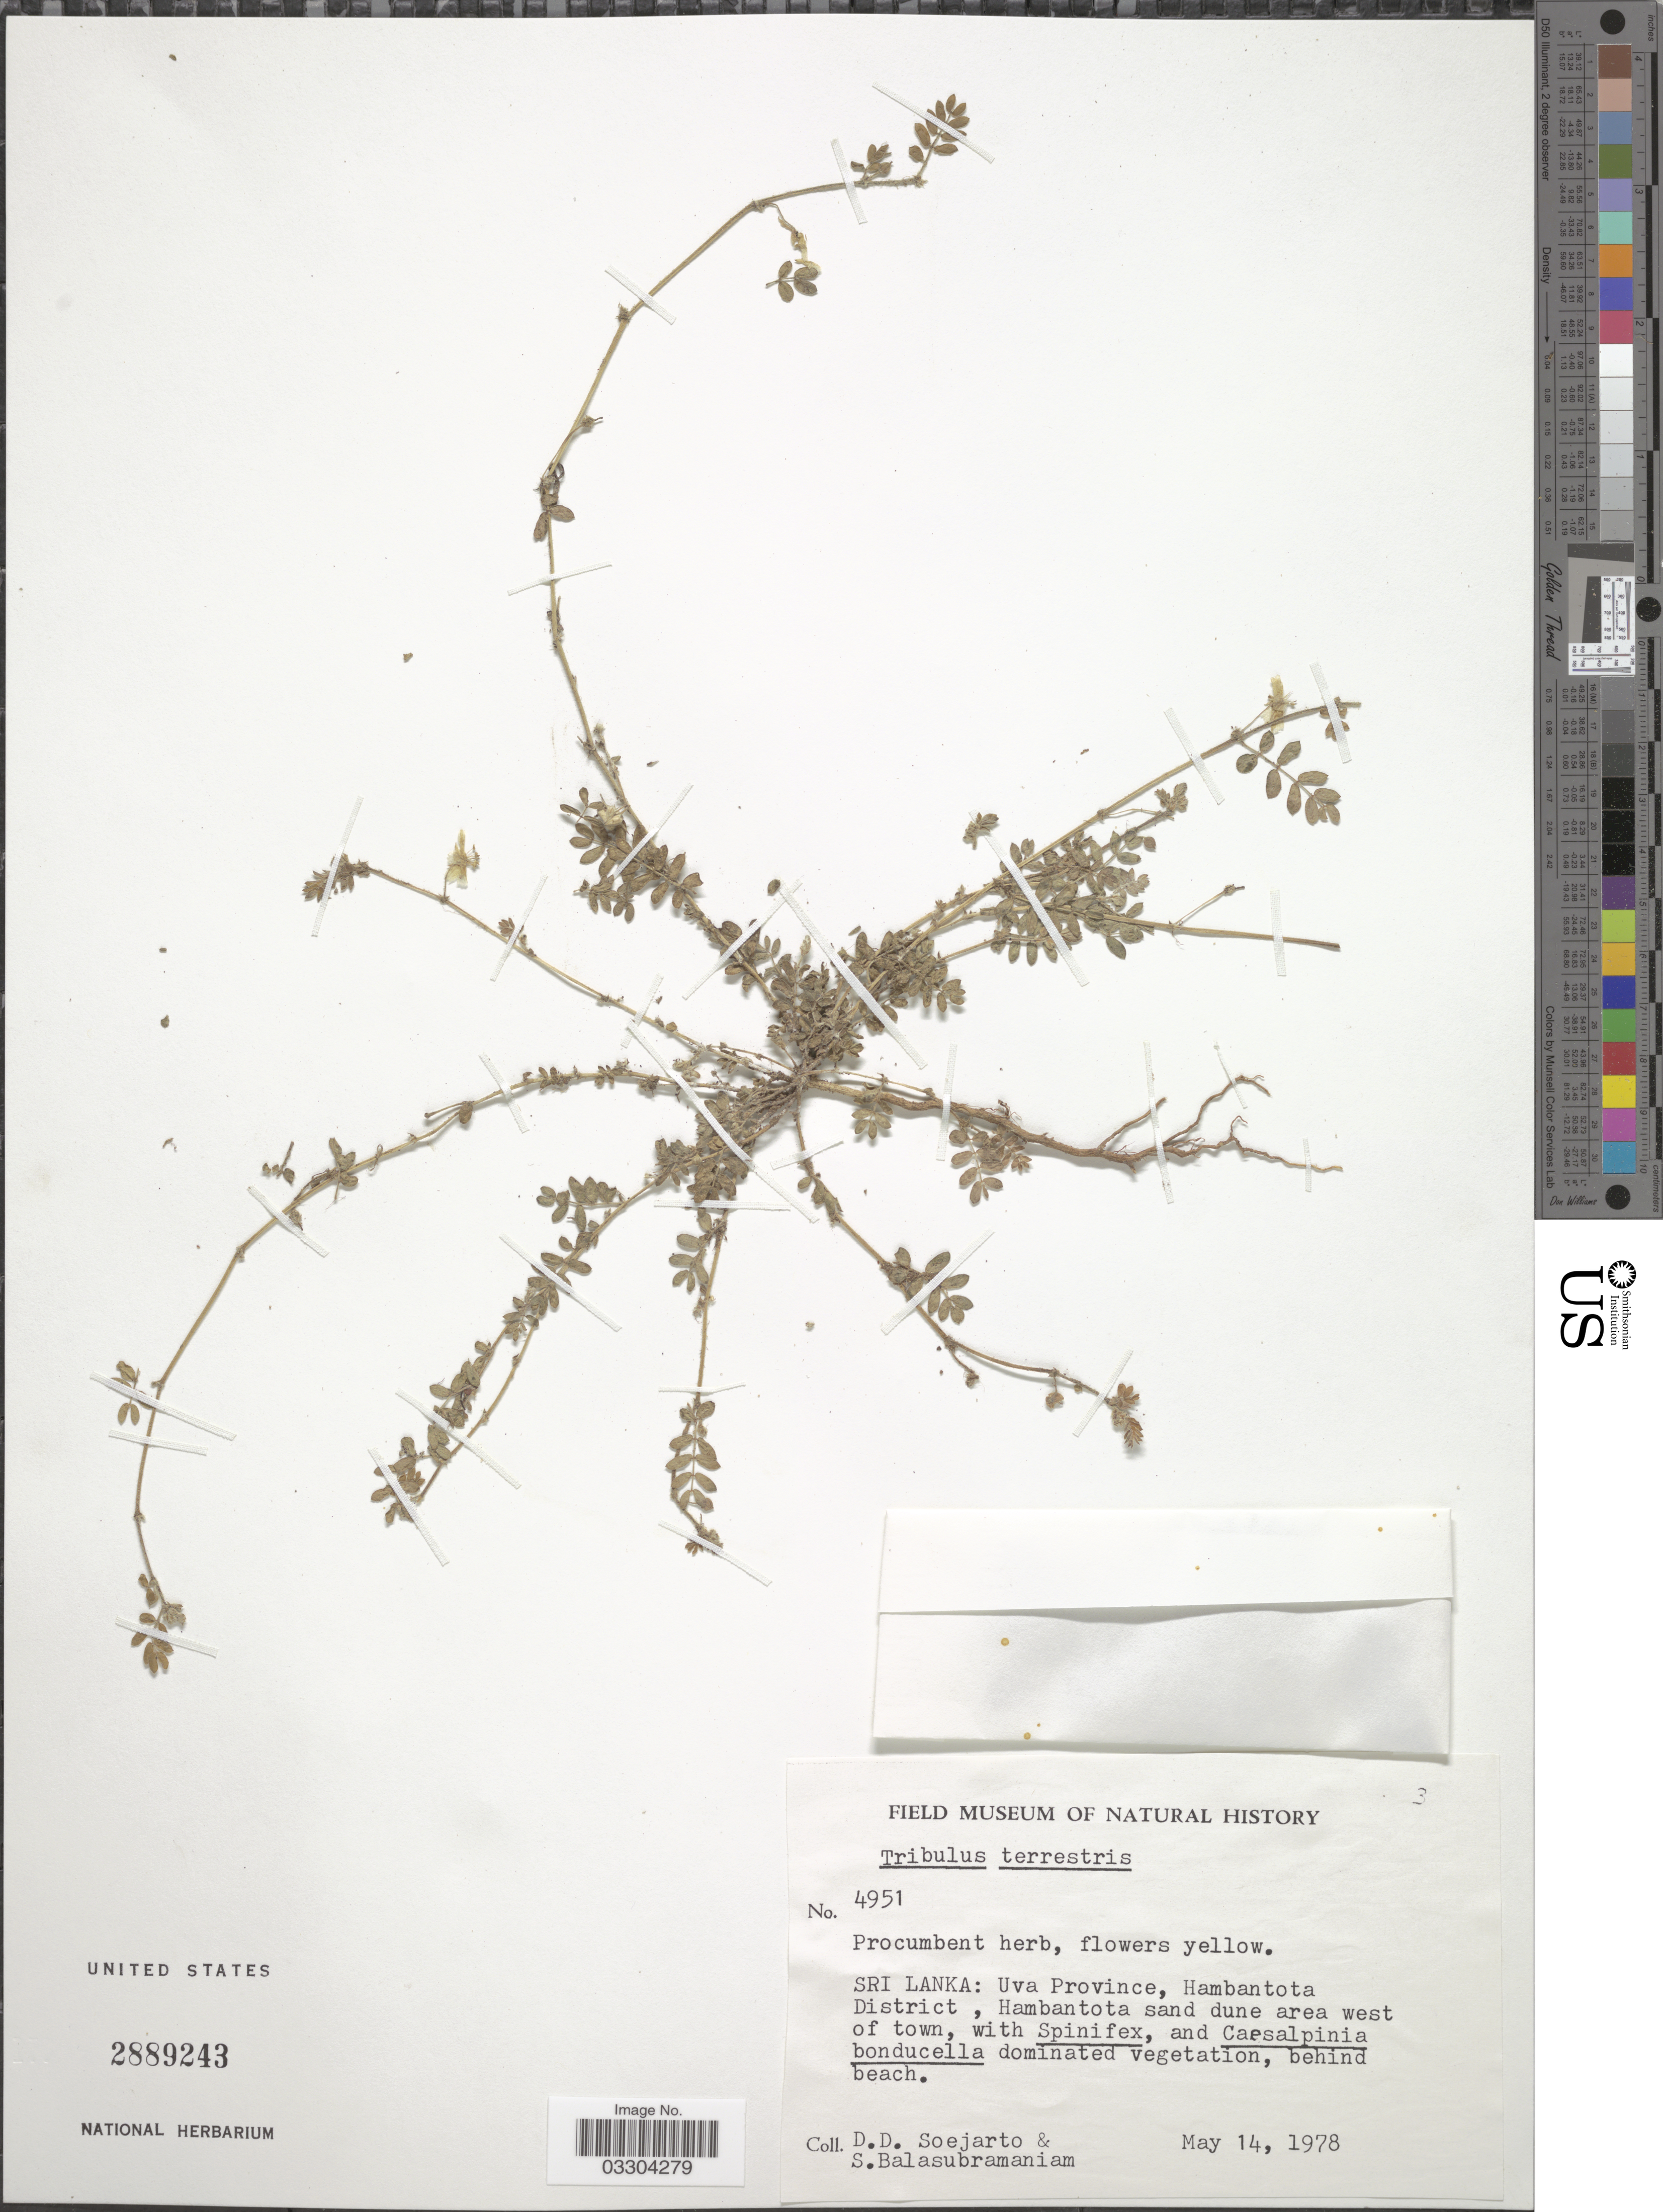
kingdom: Plantae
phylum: Tracheophyta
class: Magnoliopsida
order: Zygophyllales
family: Zygophyllaceae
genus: Tribulus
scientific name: Tribulus terrestris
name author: L.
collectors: S. Balasubramaniam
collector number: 4951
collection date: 1978-05-14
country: Sri Lanka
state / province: Uva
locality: Hambantota District, Hambantota sand dune area west of town.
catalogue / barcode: US 2889243